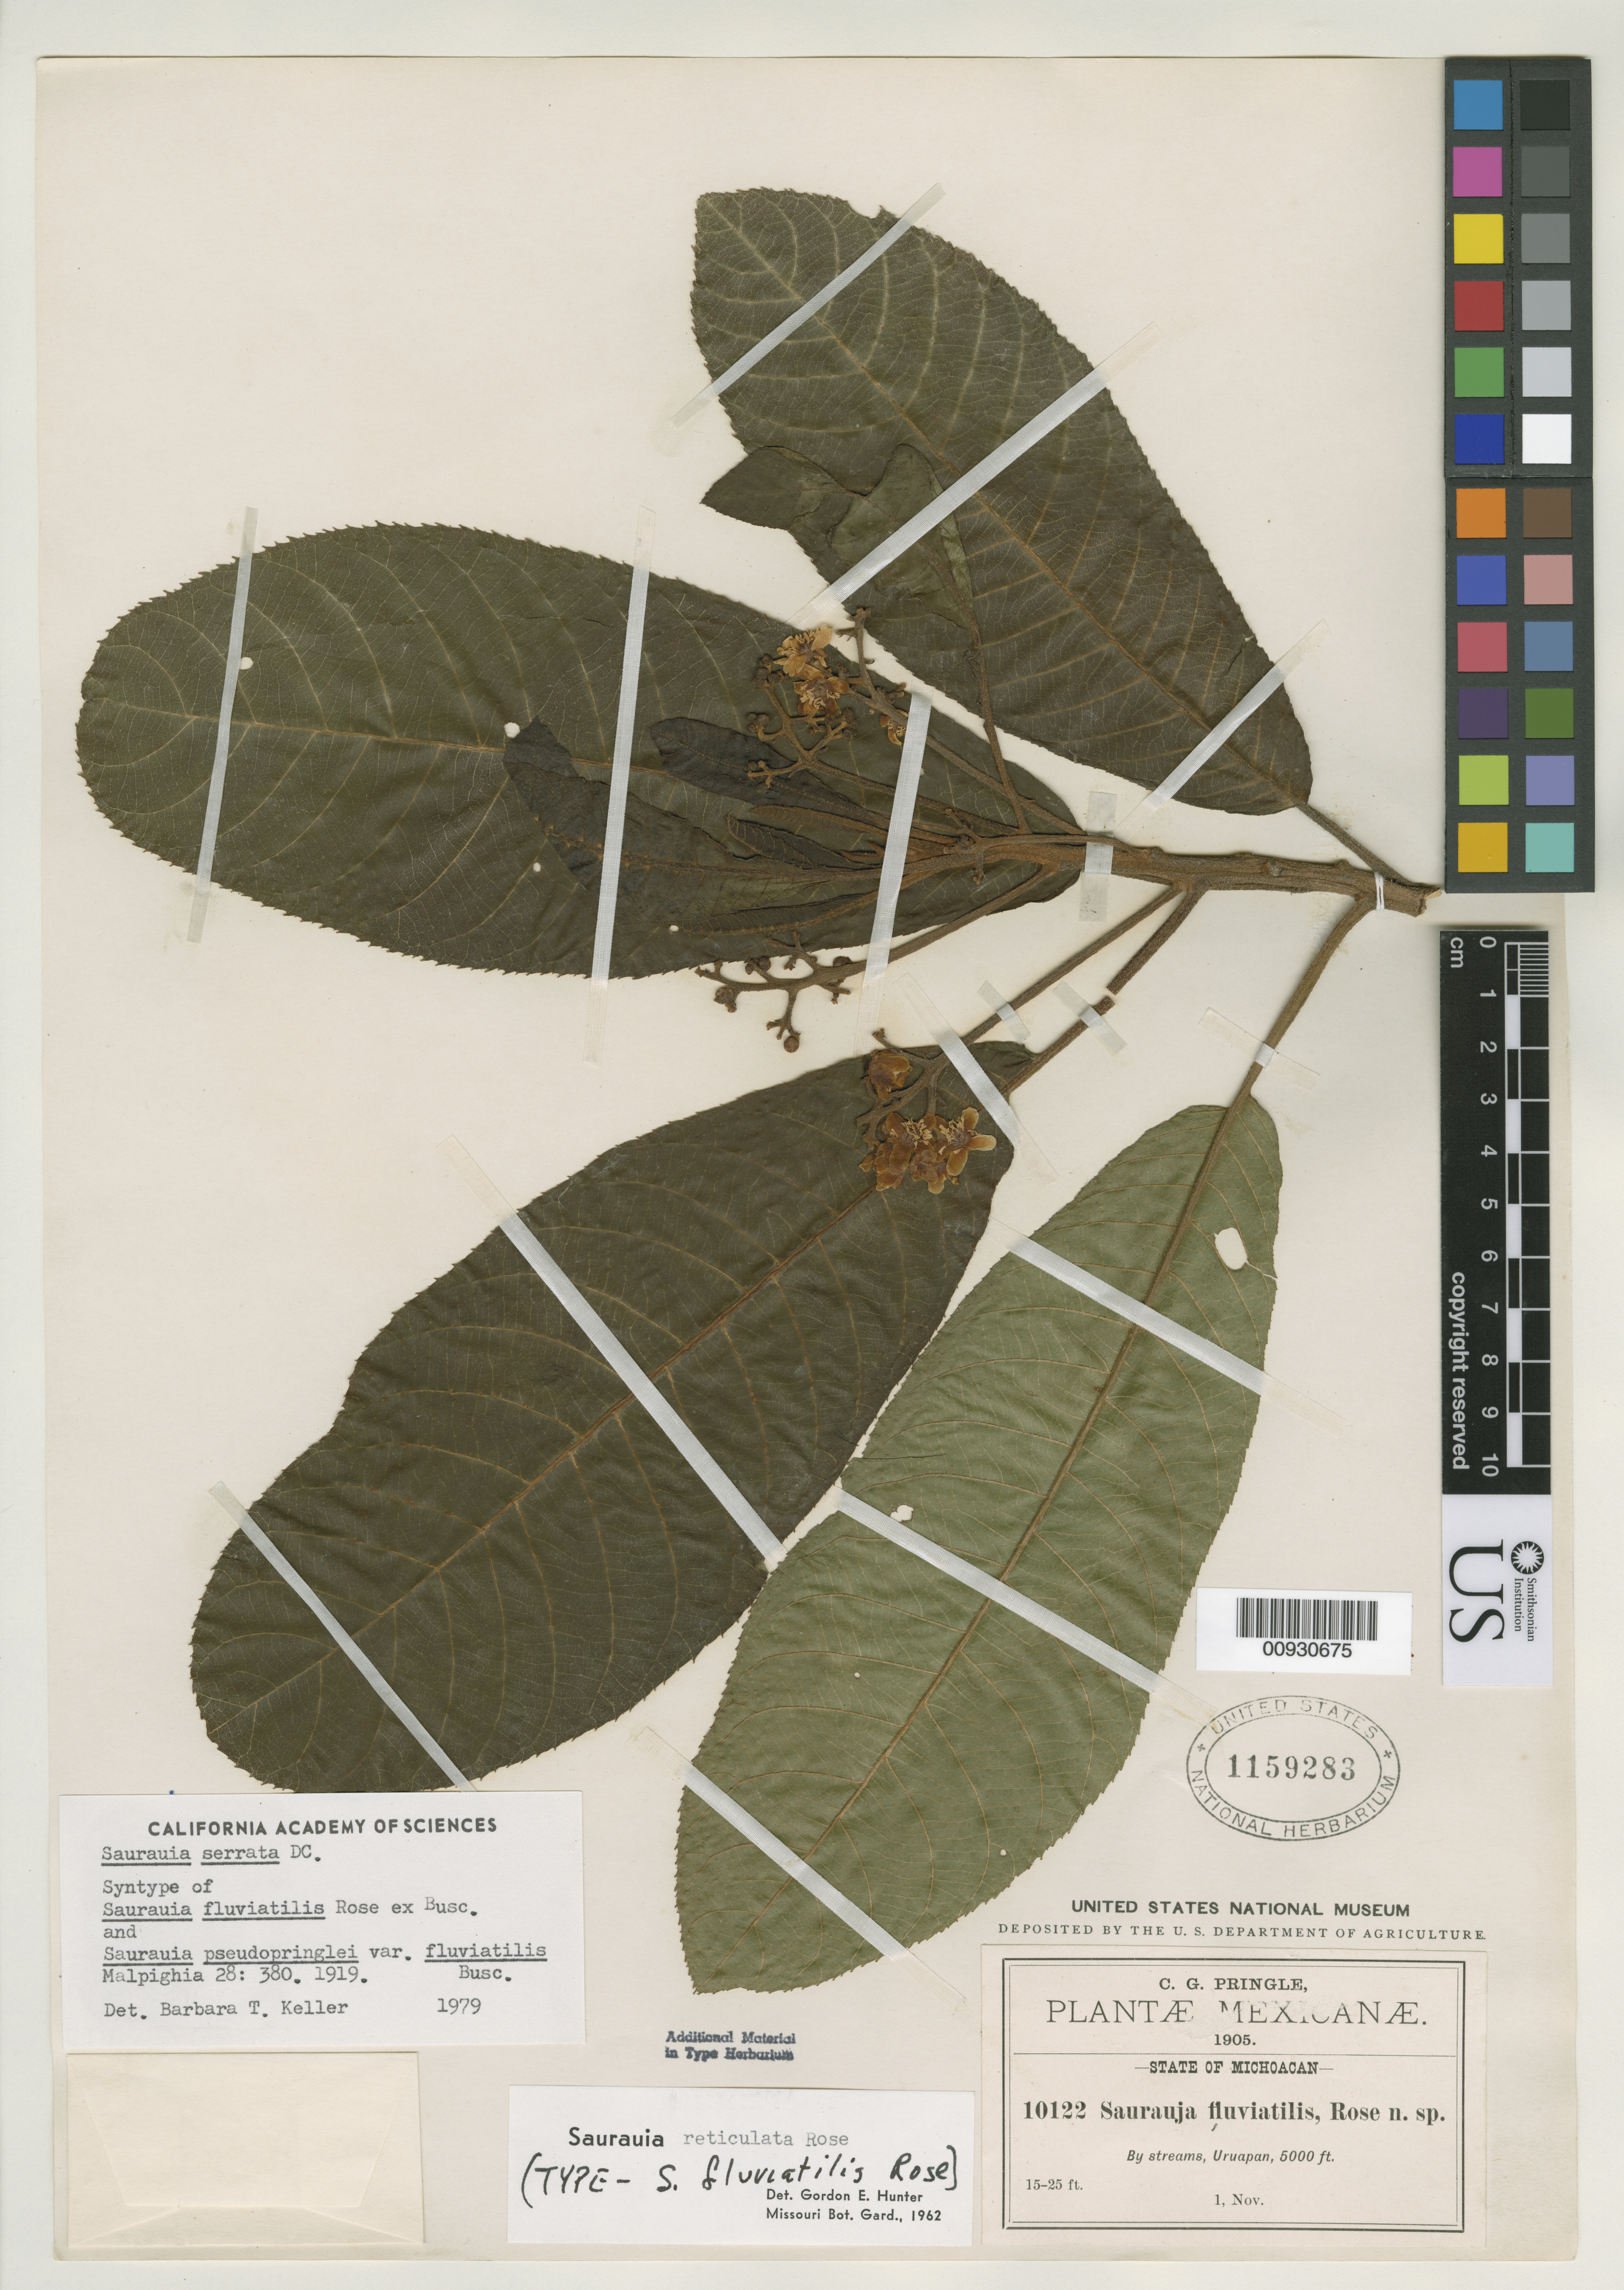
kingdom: Plantae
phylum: Tracheophyta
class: Magnoliopsida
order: Ericales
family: Actinidiaceae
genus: Saurauia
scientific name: Saurauia pseudopringlei var. fluviatilis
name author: Buscal.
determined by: Keller, B. T.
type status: Isosyntype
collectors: C. G. Pringle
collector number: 10122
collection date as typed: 01 Nov 1905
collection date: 1905-11-01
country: Mexico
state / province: Michoacán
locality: By streams, Uruapan.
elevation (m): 1524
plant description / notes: Specimen is labeled as "Saurauia fluviatilis Rose"; this name was never published except as a nom. nud. in synonymy under S. pseudopringlei var. fluviatilis Buscal.; Protologue cites collection date as 15 Nov. 1905.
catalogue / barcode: US 1159283